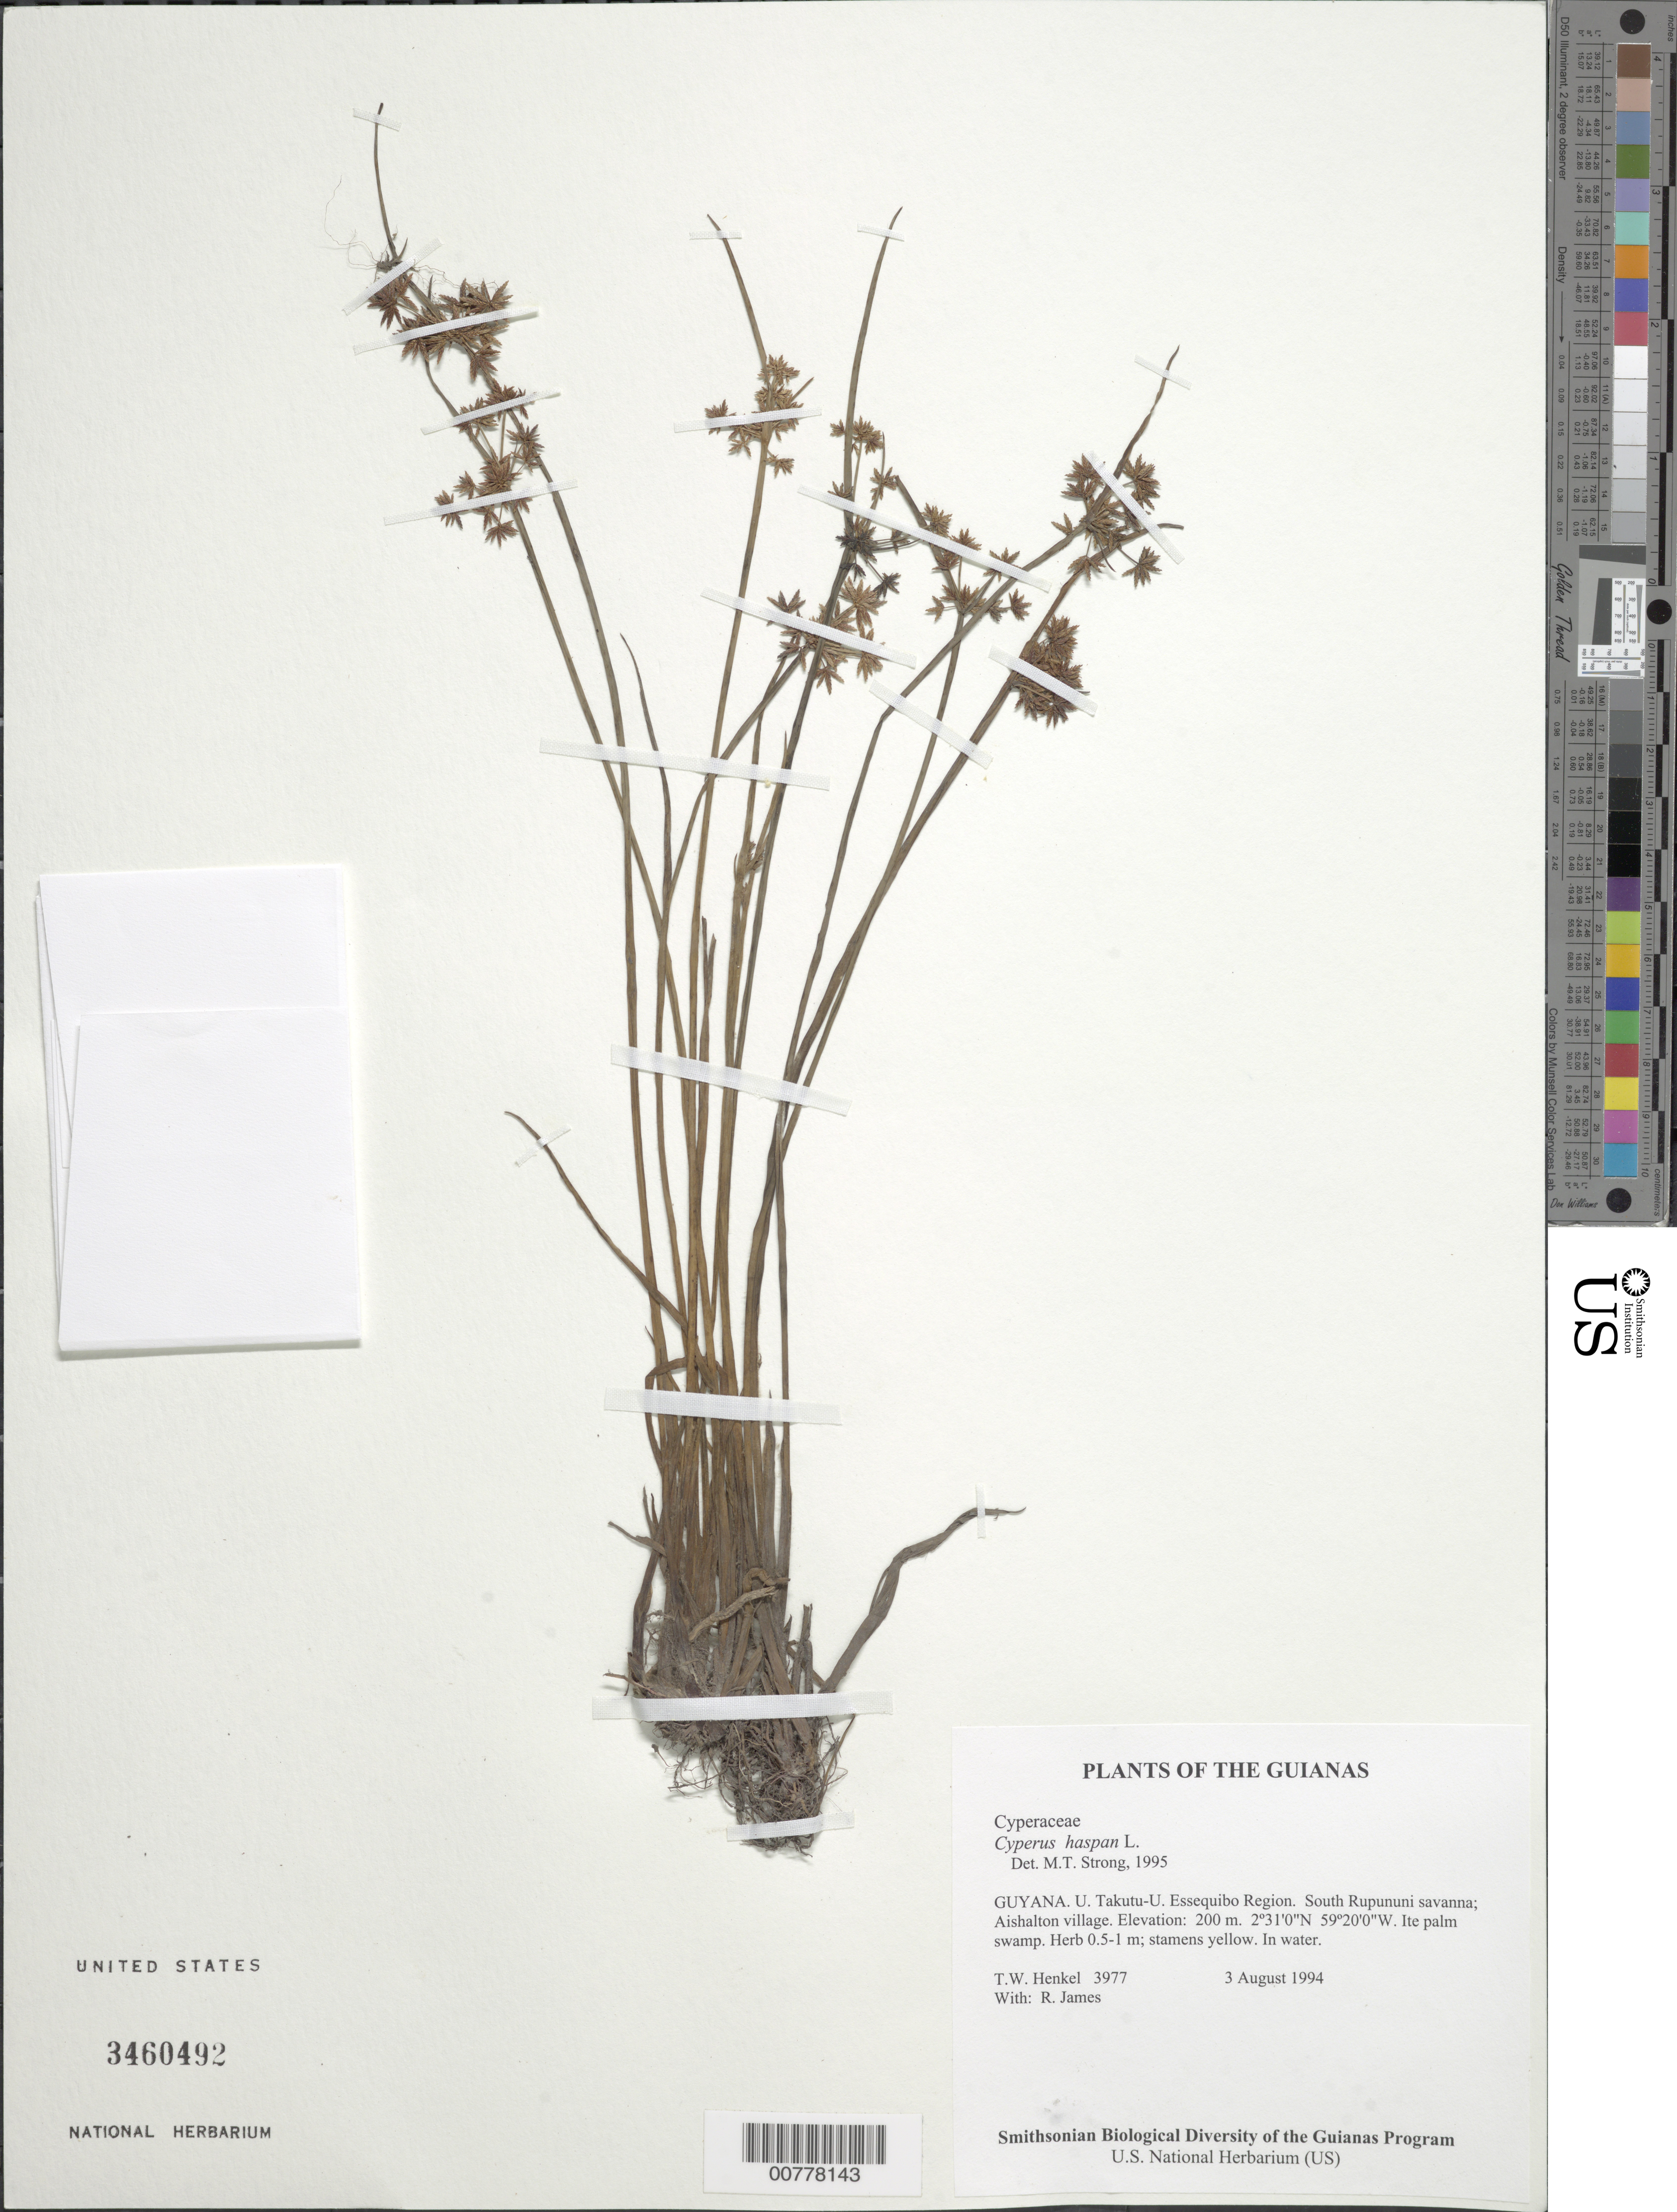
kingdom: Plantae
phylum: Tracheophyta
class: Liliopsida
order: Poales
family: Cyperaceae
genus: Cyperus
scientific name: Cyperus haspan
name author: L.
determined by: Strong, M. T., (US), Smithsonian Institution - National Museum of Natural History (UNITED STATES)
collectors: T. Henkel & R. James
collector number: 3977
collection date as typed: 3 August 1994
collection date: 1994-08-03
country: Guyana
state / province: U. Takutu-U. Essequibo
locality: South Rupununi savanna; Aishalton village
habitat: Ite palm swamp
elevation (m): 200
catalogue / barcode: US 3460492